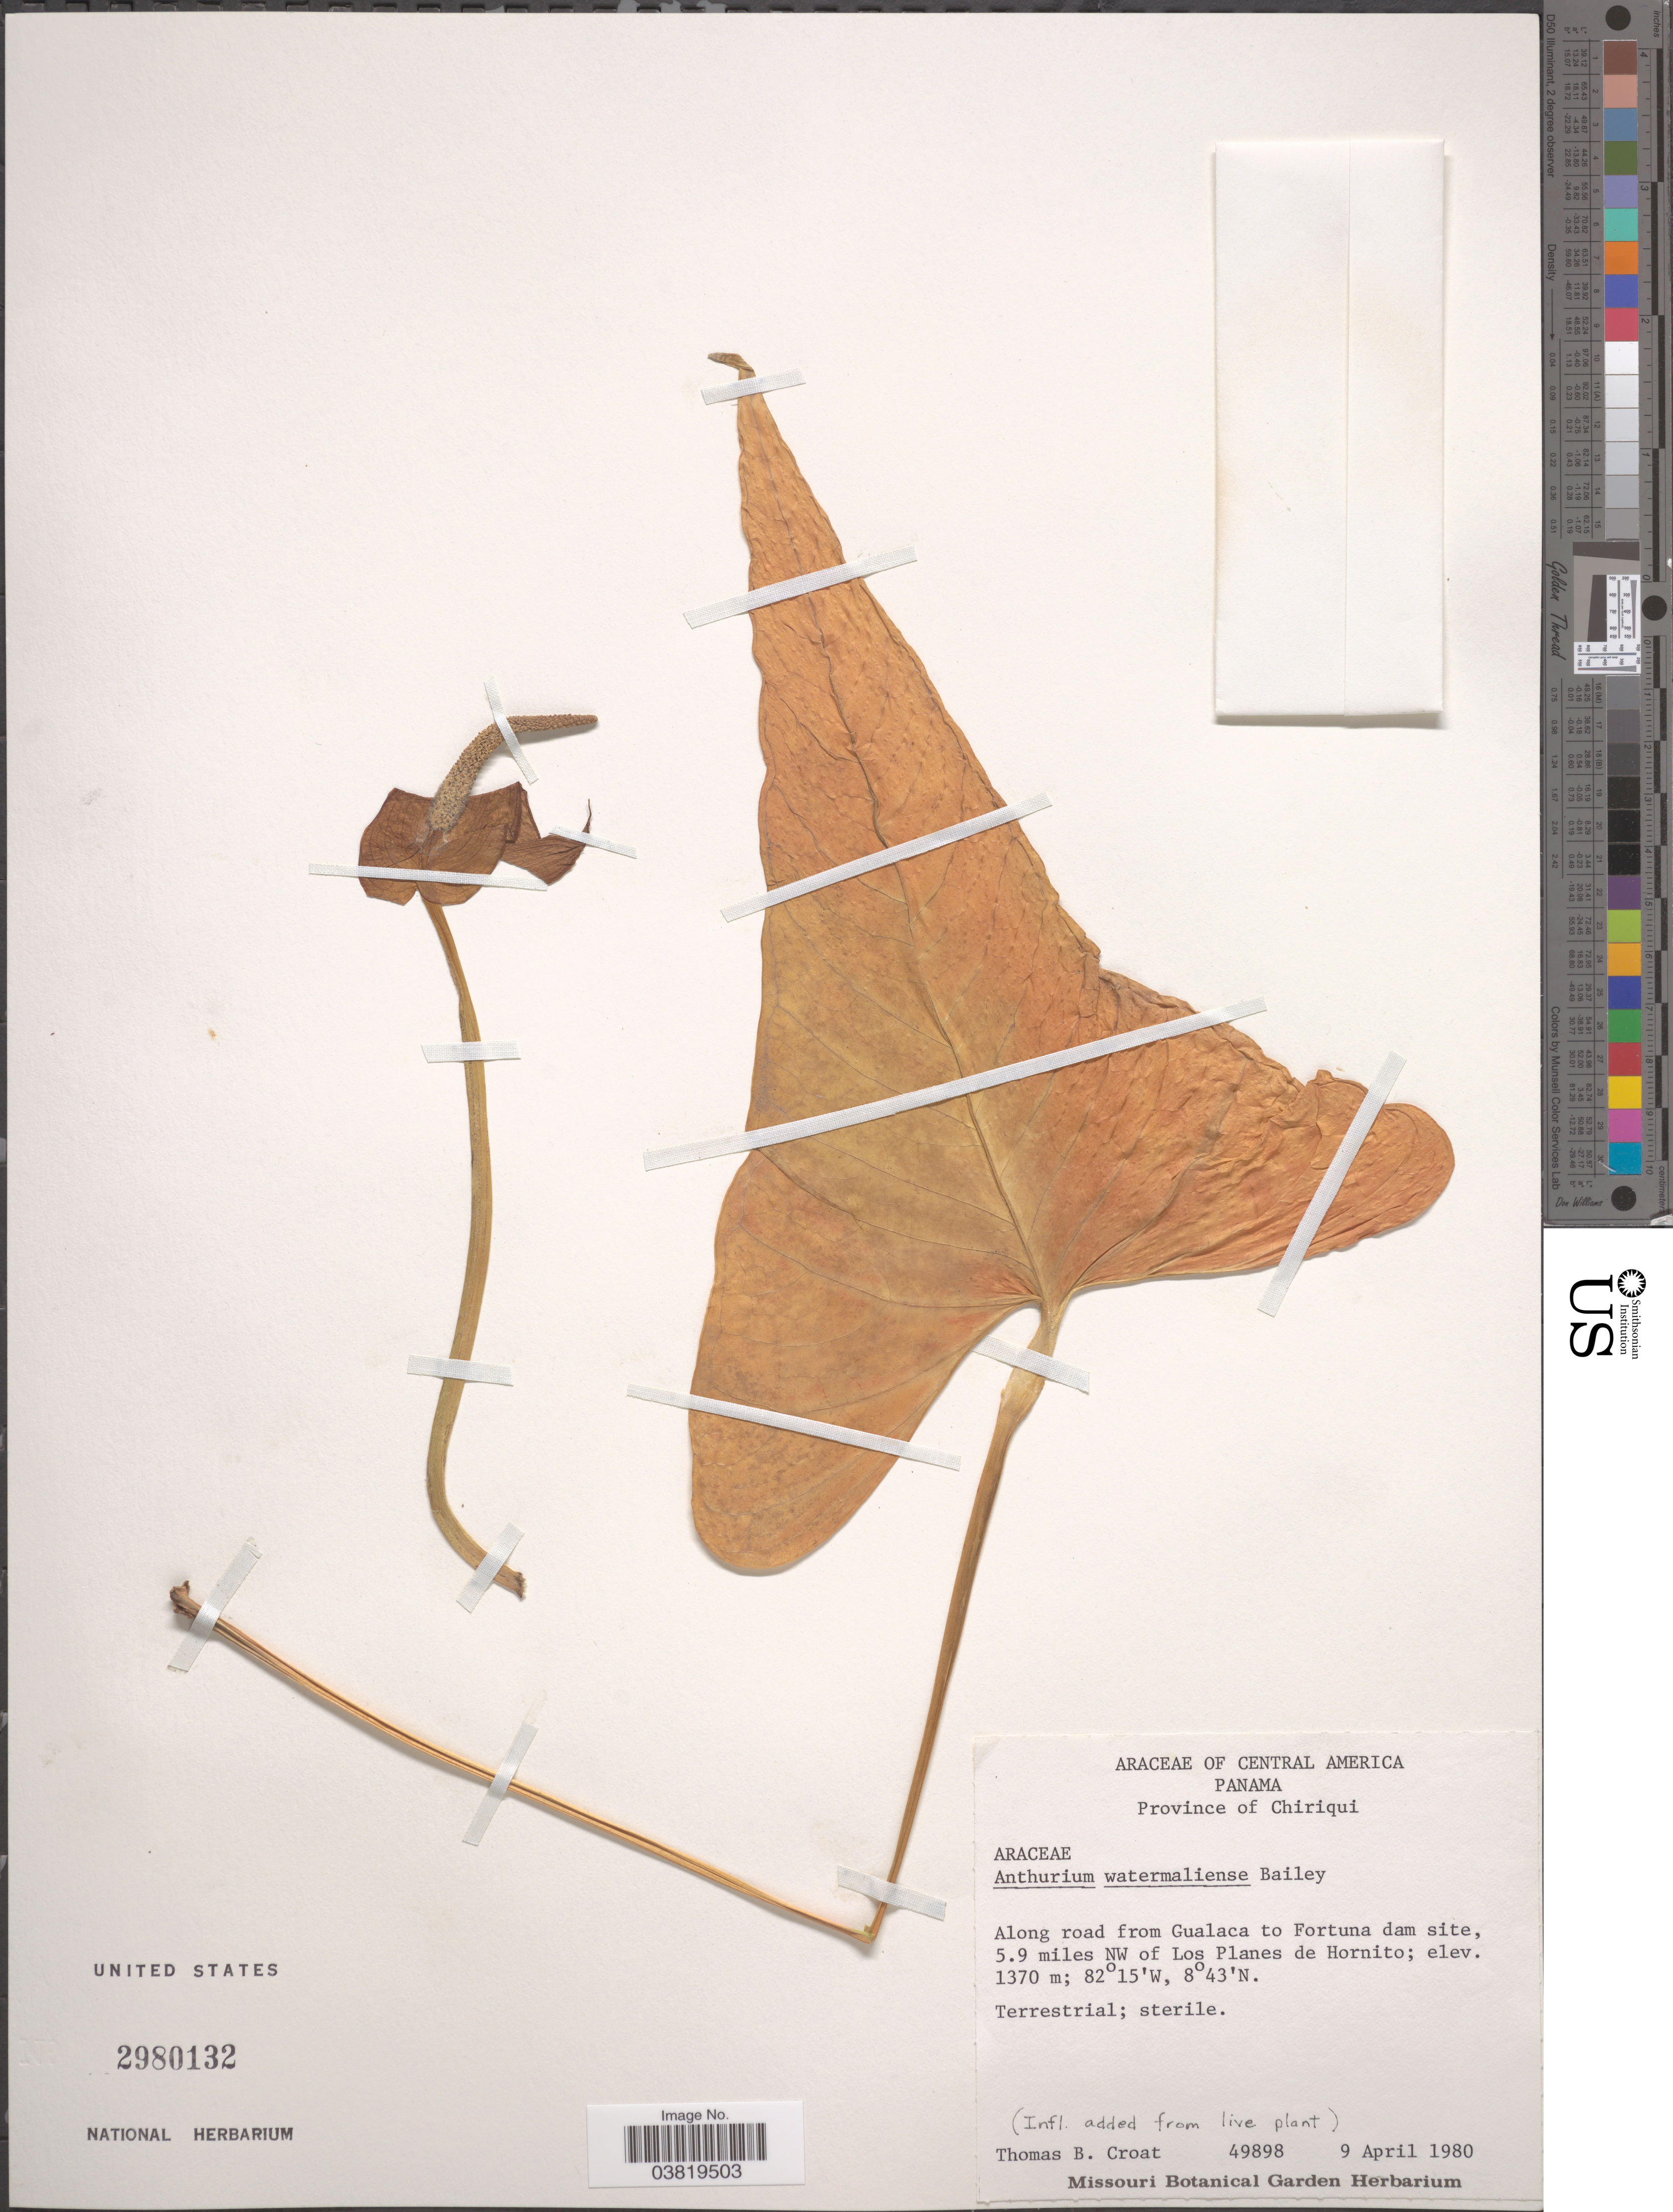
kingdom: Plantae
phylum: Tracheophyta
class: Liliopsida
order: Alismatales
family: Araceae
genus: Anthurium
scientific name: Anthurium watermaliense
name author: L.H. Bailey & Nash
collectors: T. B. Croat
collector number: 49898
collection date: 1980-04-09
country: Panama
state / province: Chiriqui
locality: Along road from Gualaca to Fortuna dam site, 5.9 miles NW of Los Planes de Hornito.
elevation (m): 1370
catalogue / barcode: US 2980132